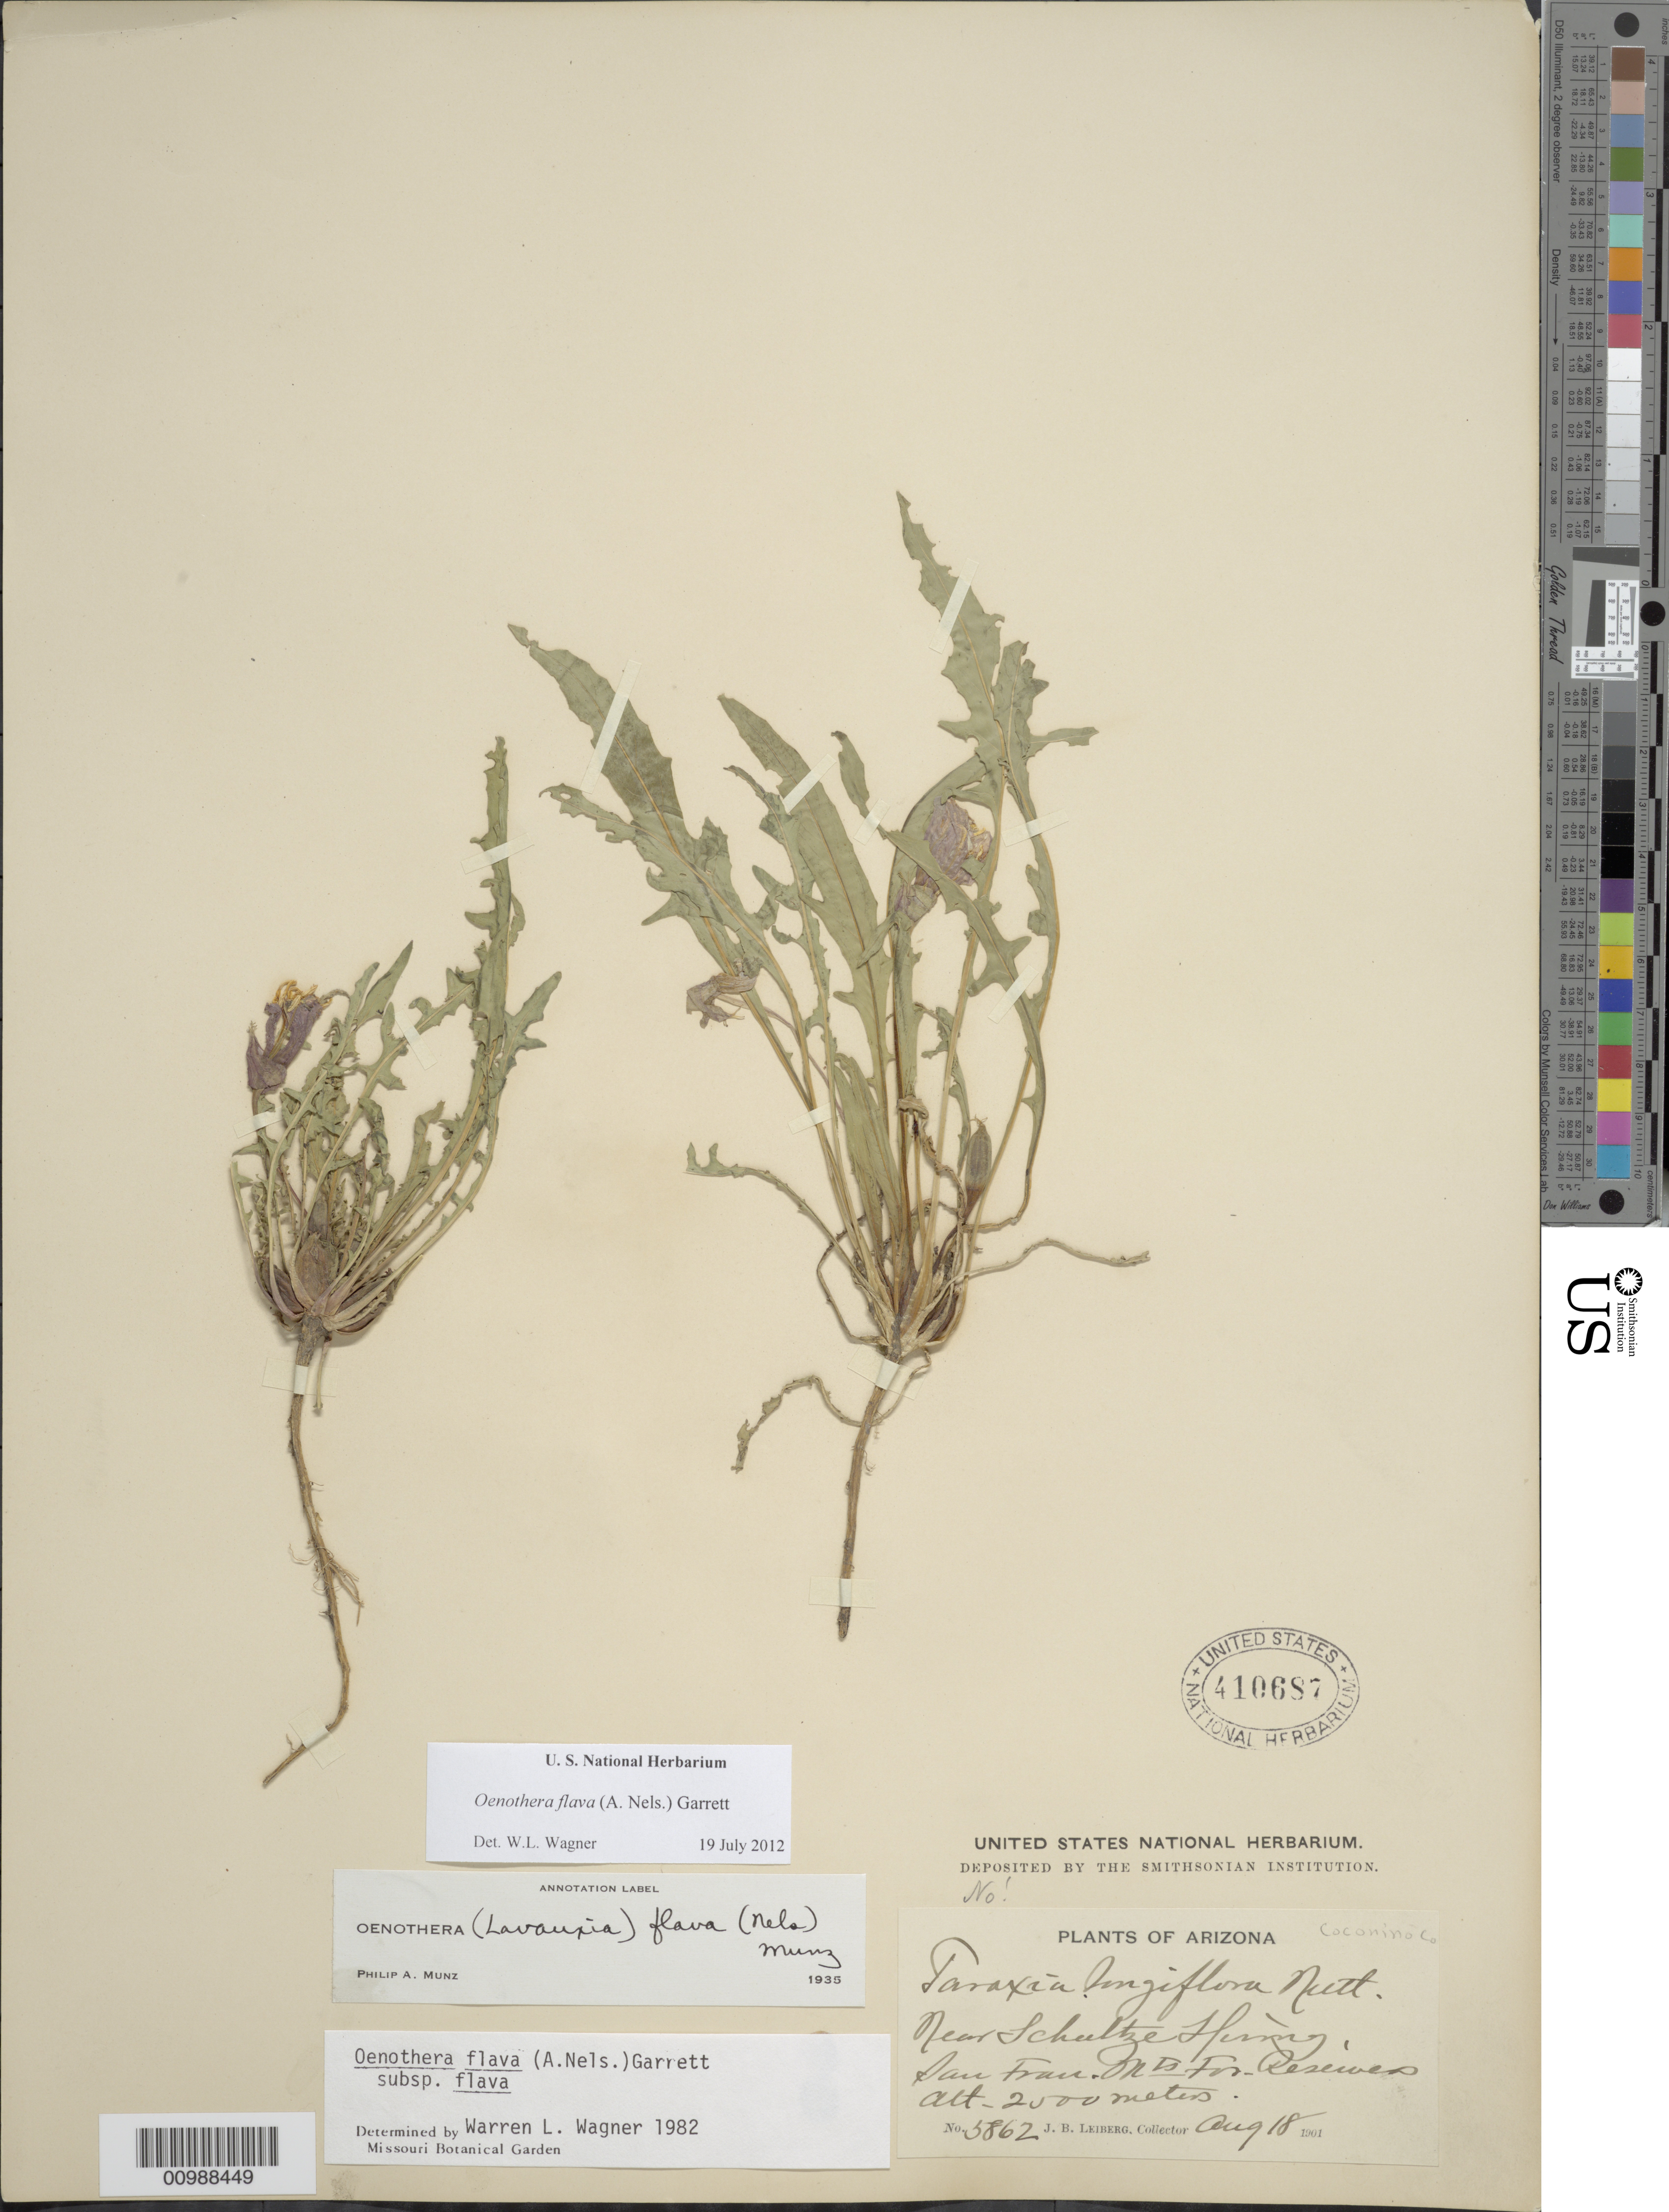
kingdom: Plantae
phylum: Tracheophyta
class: Magnoliopsida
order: Myrtales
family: Onagraceae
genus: Oenothera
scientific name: Oenothera flava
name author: (A. Nelson) Garrett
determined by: Wagner, W. L., (BOT), Smithsonian Institution - National Museum of Natural History (UNITED STATES)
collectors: J. Leiberg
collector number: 5862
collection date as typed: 18 Aug 1901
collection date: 1901-08-18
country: United States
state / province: Arizona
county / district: Coconino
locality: San Francisco Mountains.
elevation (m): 2000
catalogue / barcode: US 410687